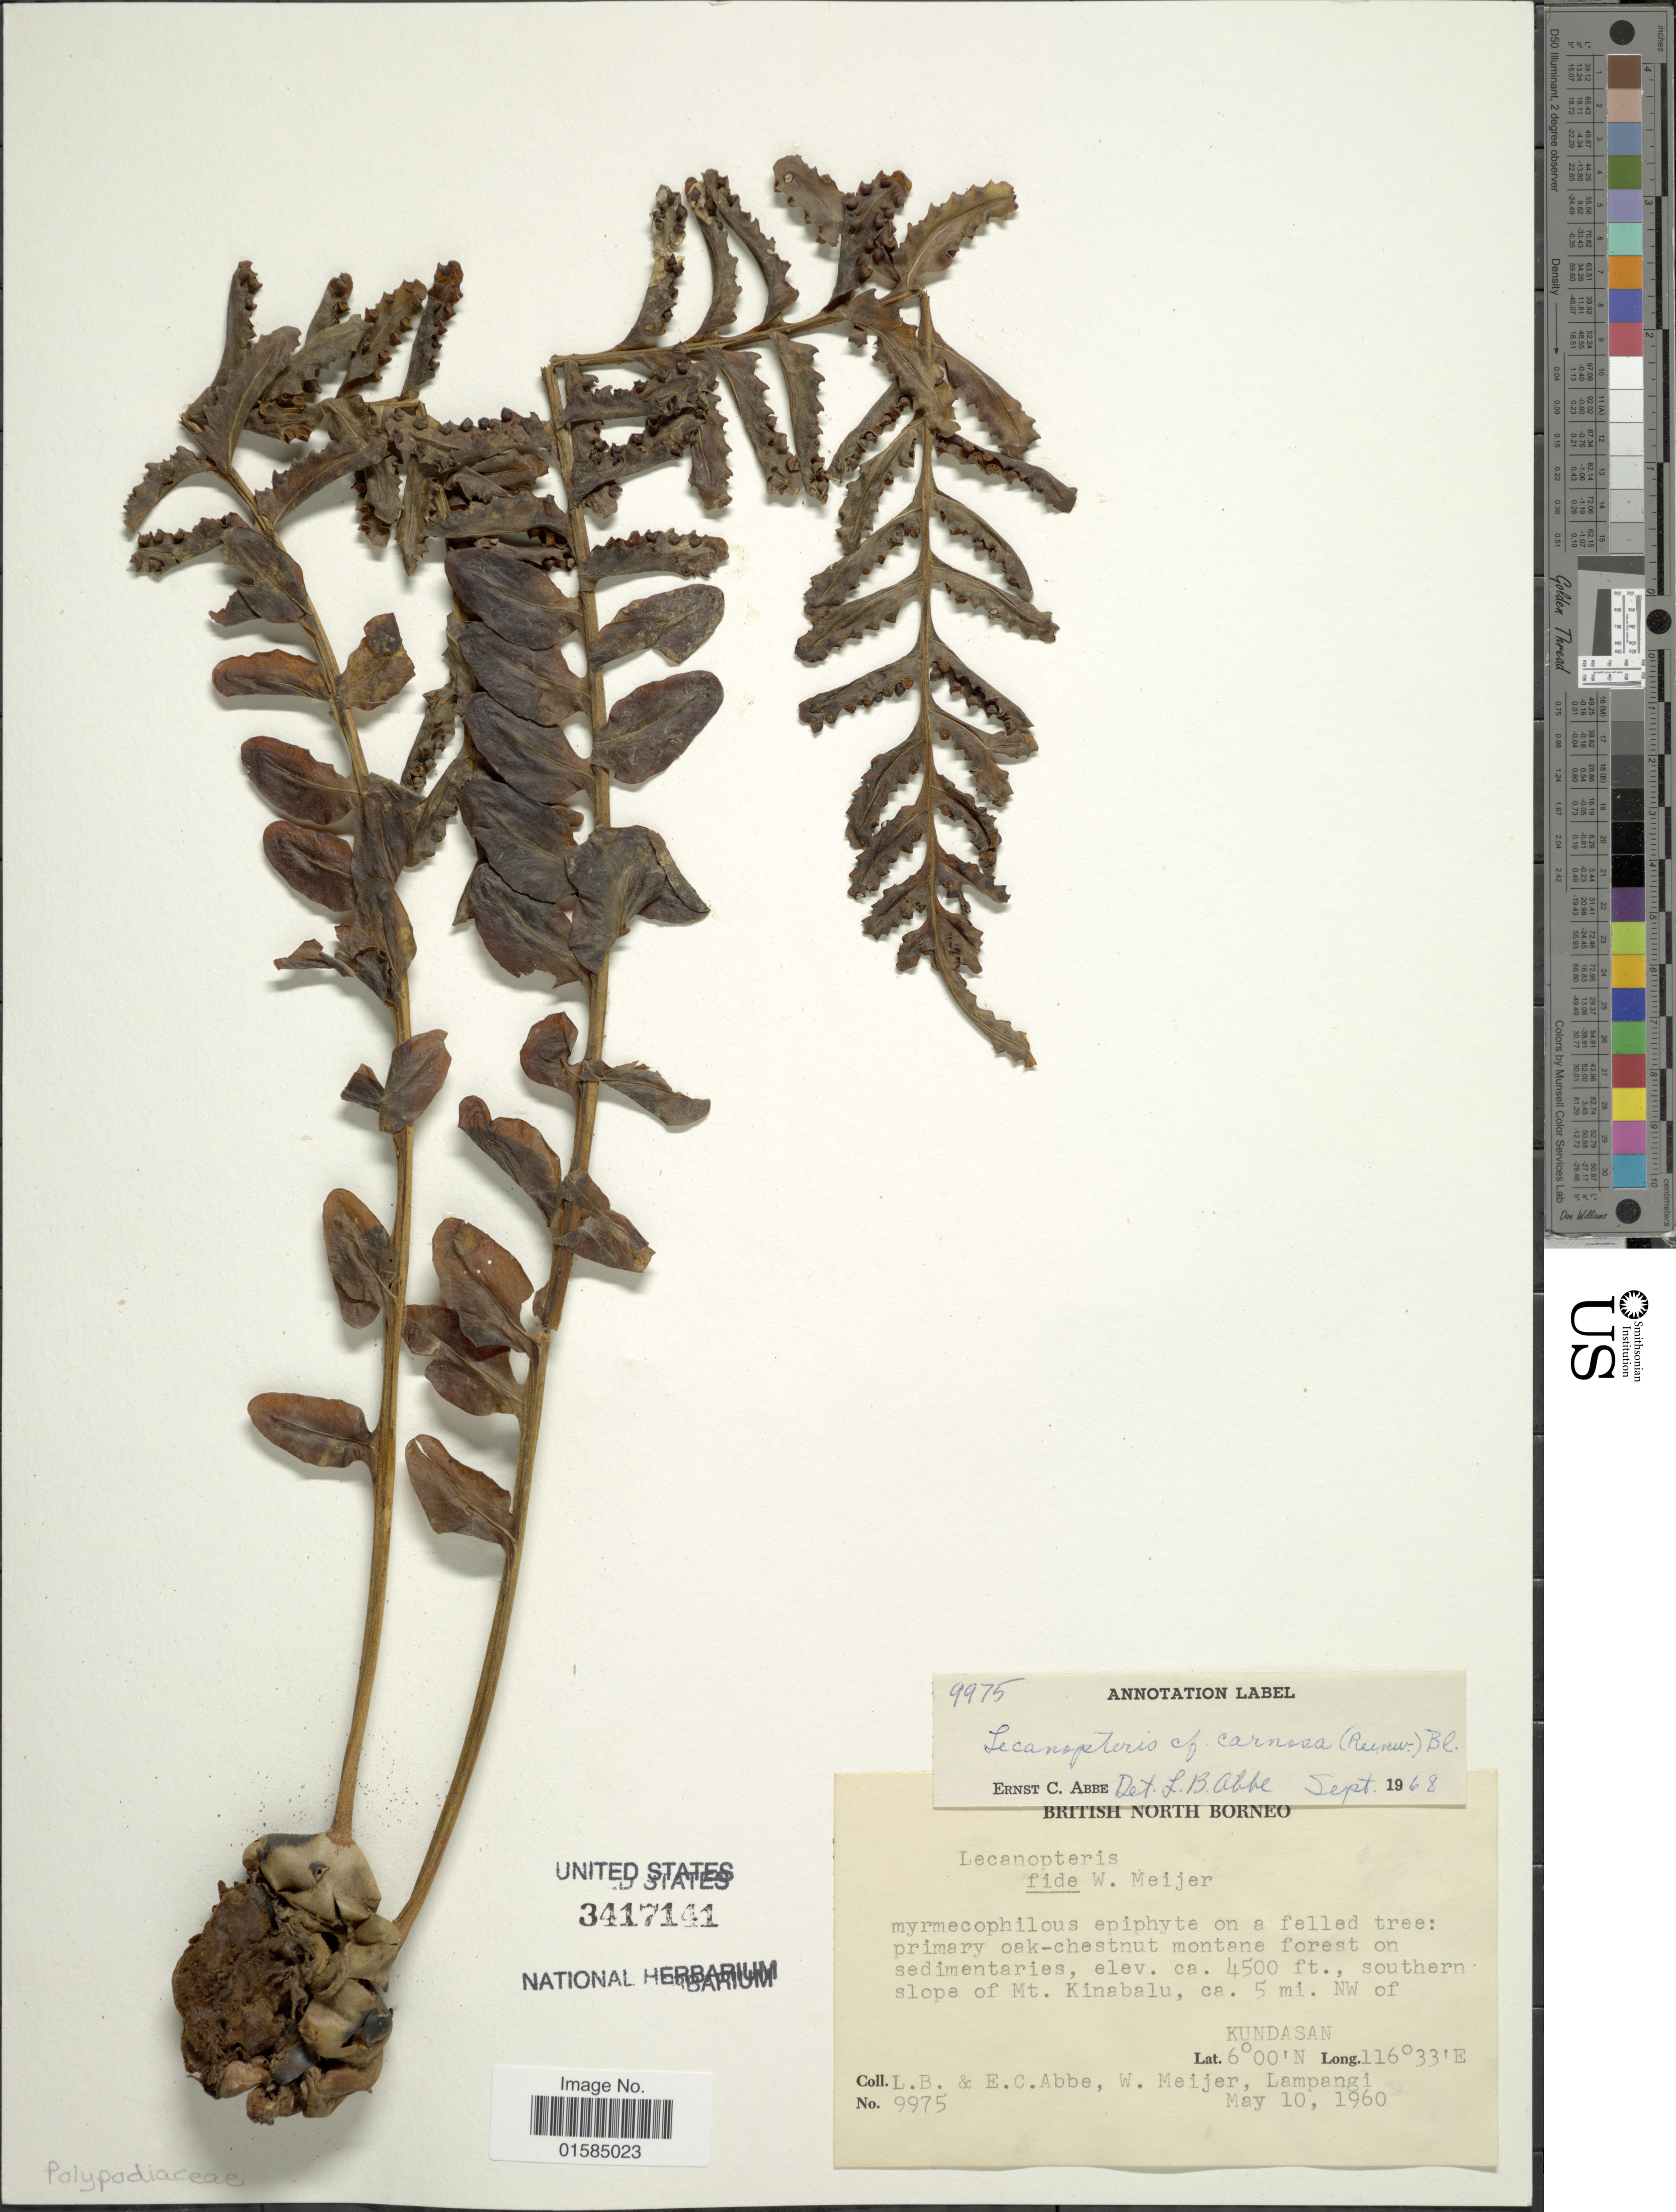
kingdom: Plantae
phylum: Tracheophyta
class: Polypodiopsida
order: Polypodiales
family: Polypodiaceae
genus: Lecanopteris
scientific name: Lecanopteris carnosa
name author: (Reinw.) Blume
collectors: L. B. Abbe, E. C. Abbe, W. Meijer & Lampangi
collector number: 9975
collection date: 1960-05-10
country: Malaysia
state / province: Sabah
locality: British North Borneo, southern slope of Mt. Kinabalu, ca. 5 mi. NW of Kundasan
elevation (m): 1372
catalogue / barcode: US 3417141